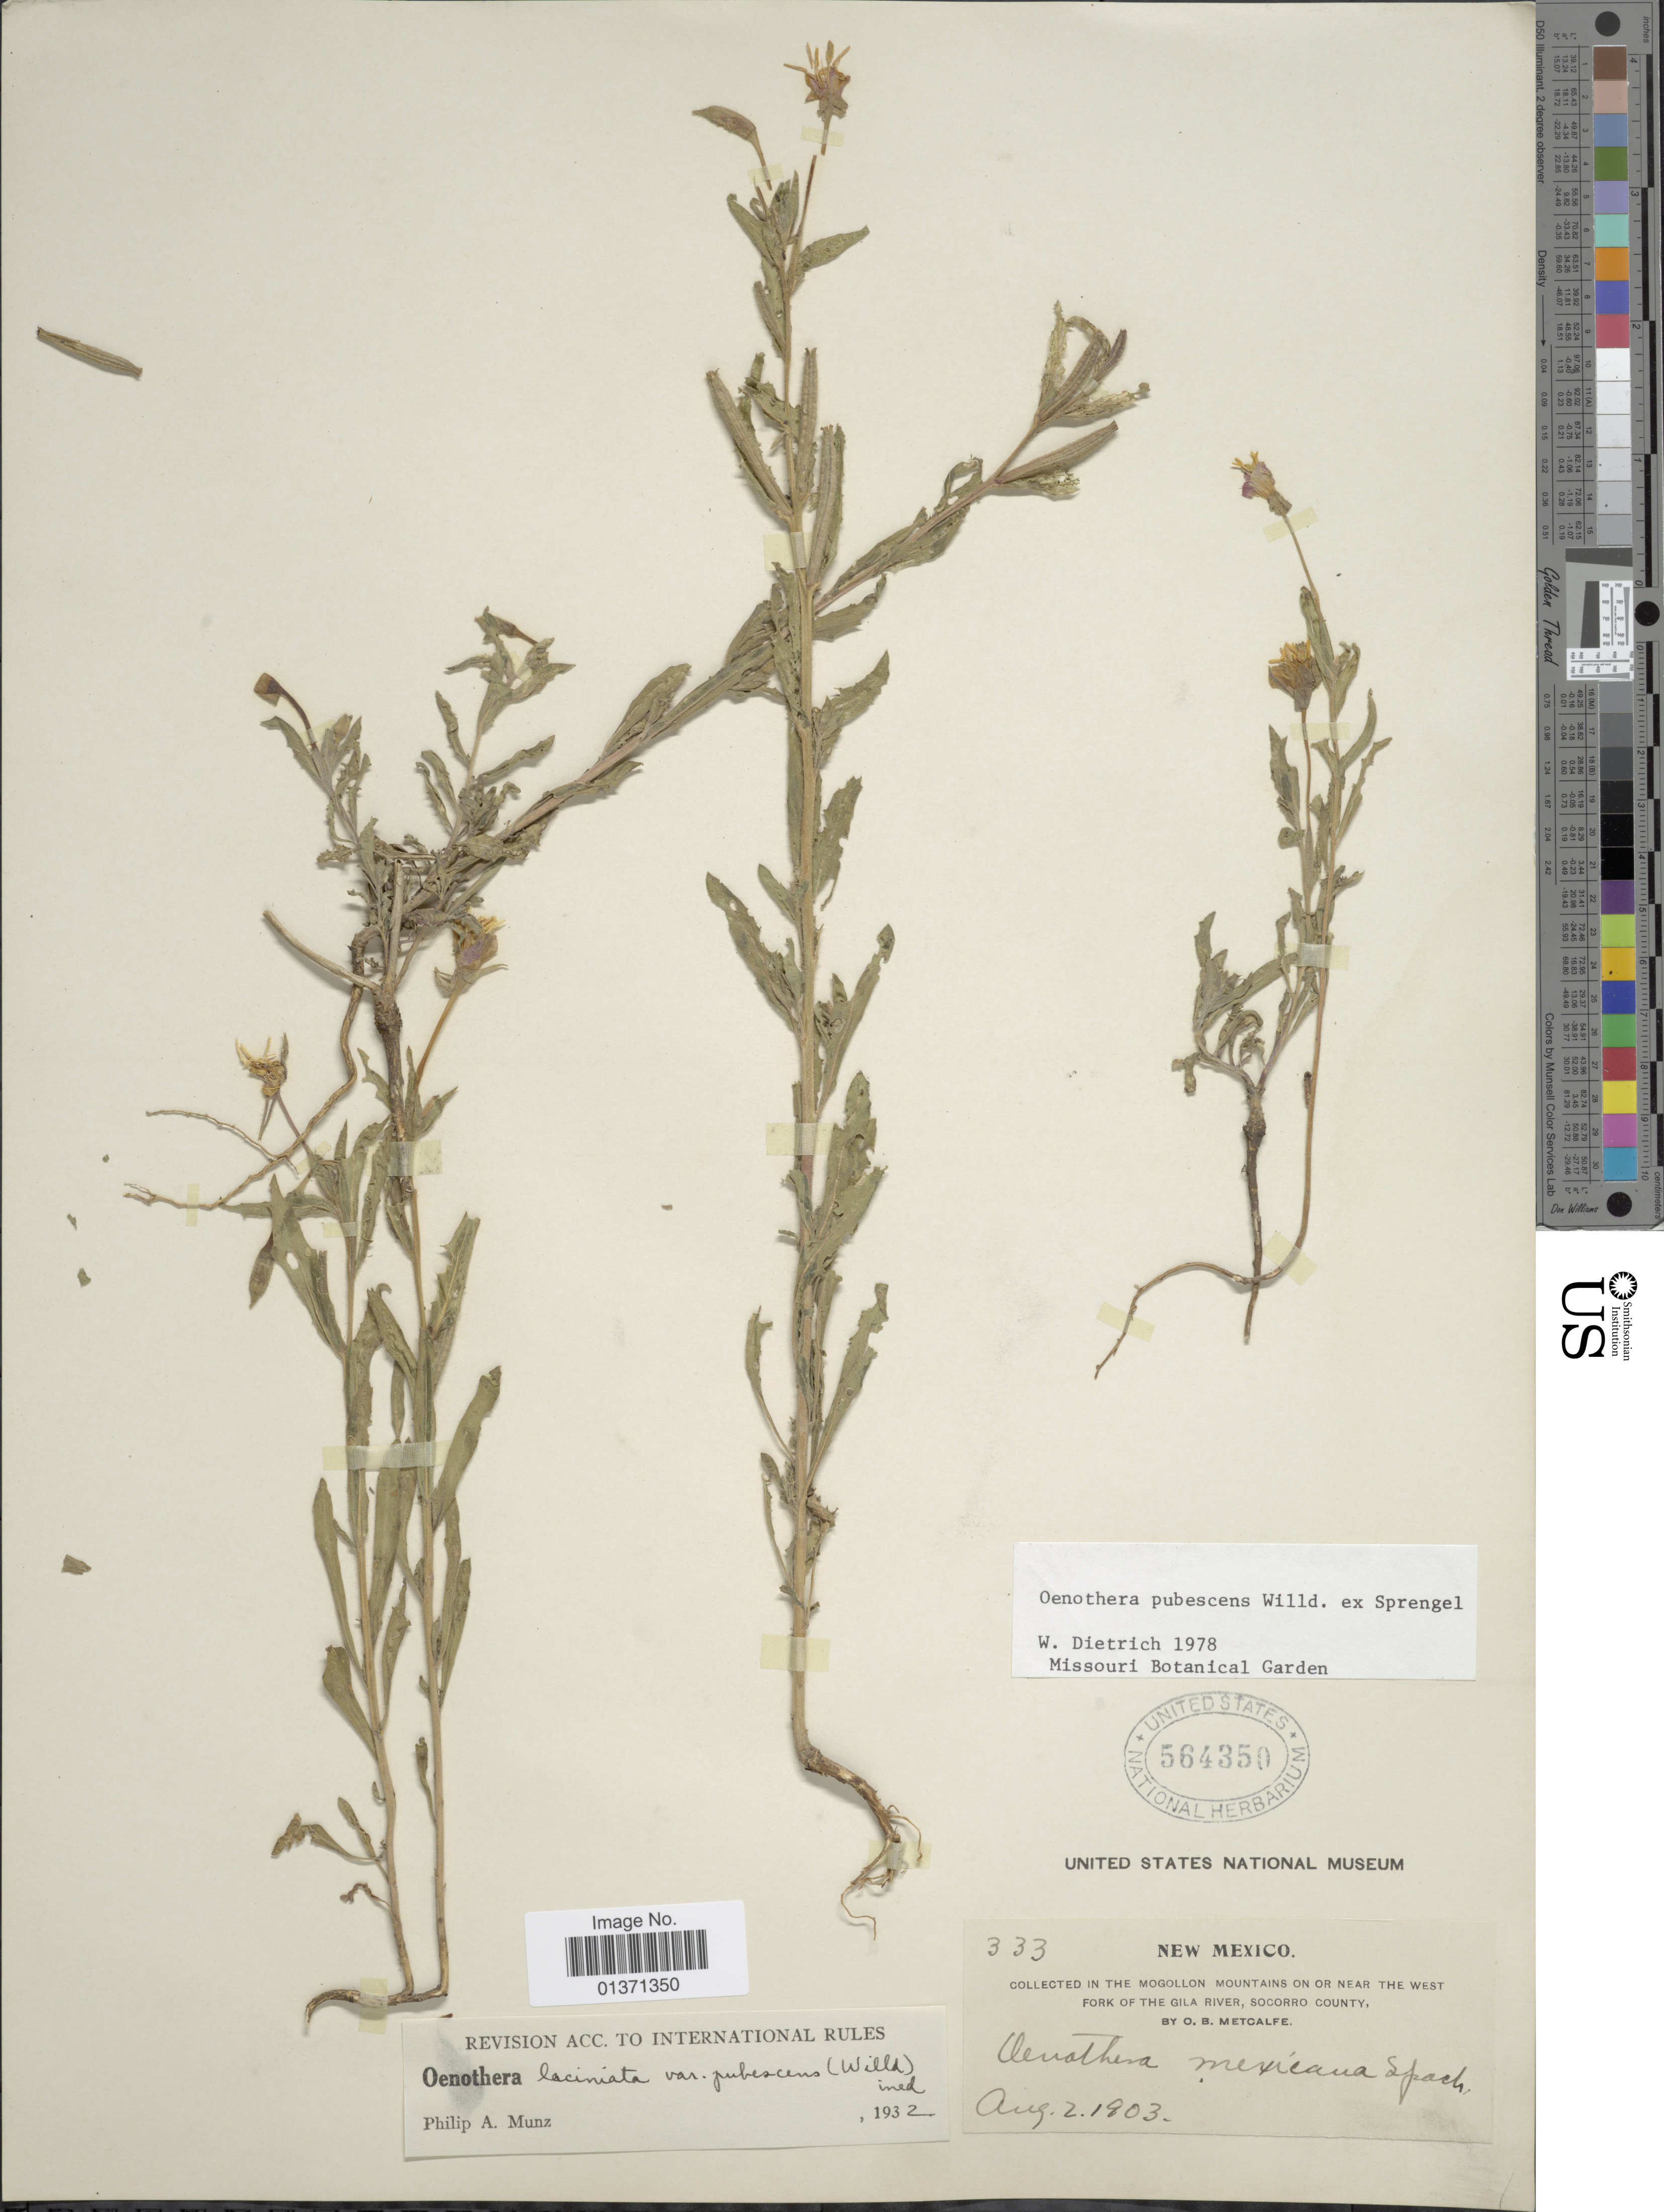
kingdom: Plantae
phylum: Tracheophyta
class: Magnoliopsida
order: Myrtales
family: Onagraceae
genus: Oenothera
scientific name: Oenothera pubescens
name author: Willd. ex Spreng.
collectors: O. Metcalf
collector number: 333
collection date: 1903-08-02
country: United States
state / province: New Mexico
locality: In the Mogollon Mountains on or near the west fork of the Gila River, Socorro County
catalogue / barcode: US 564350